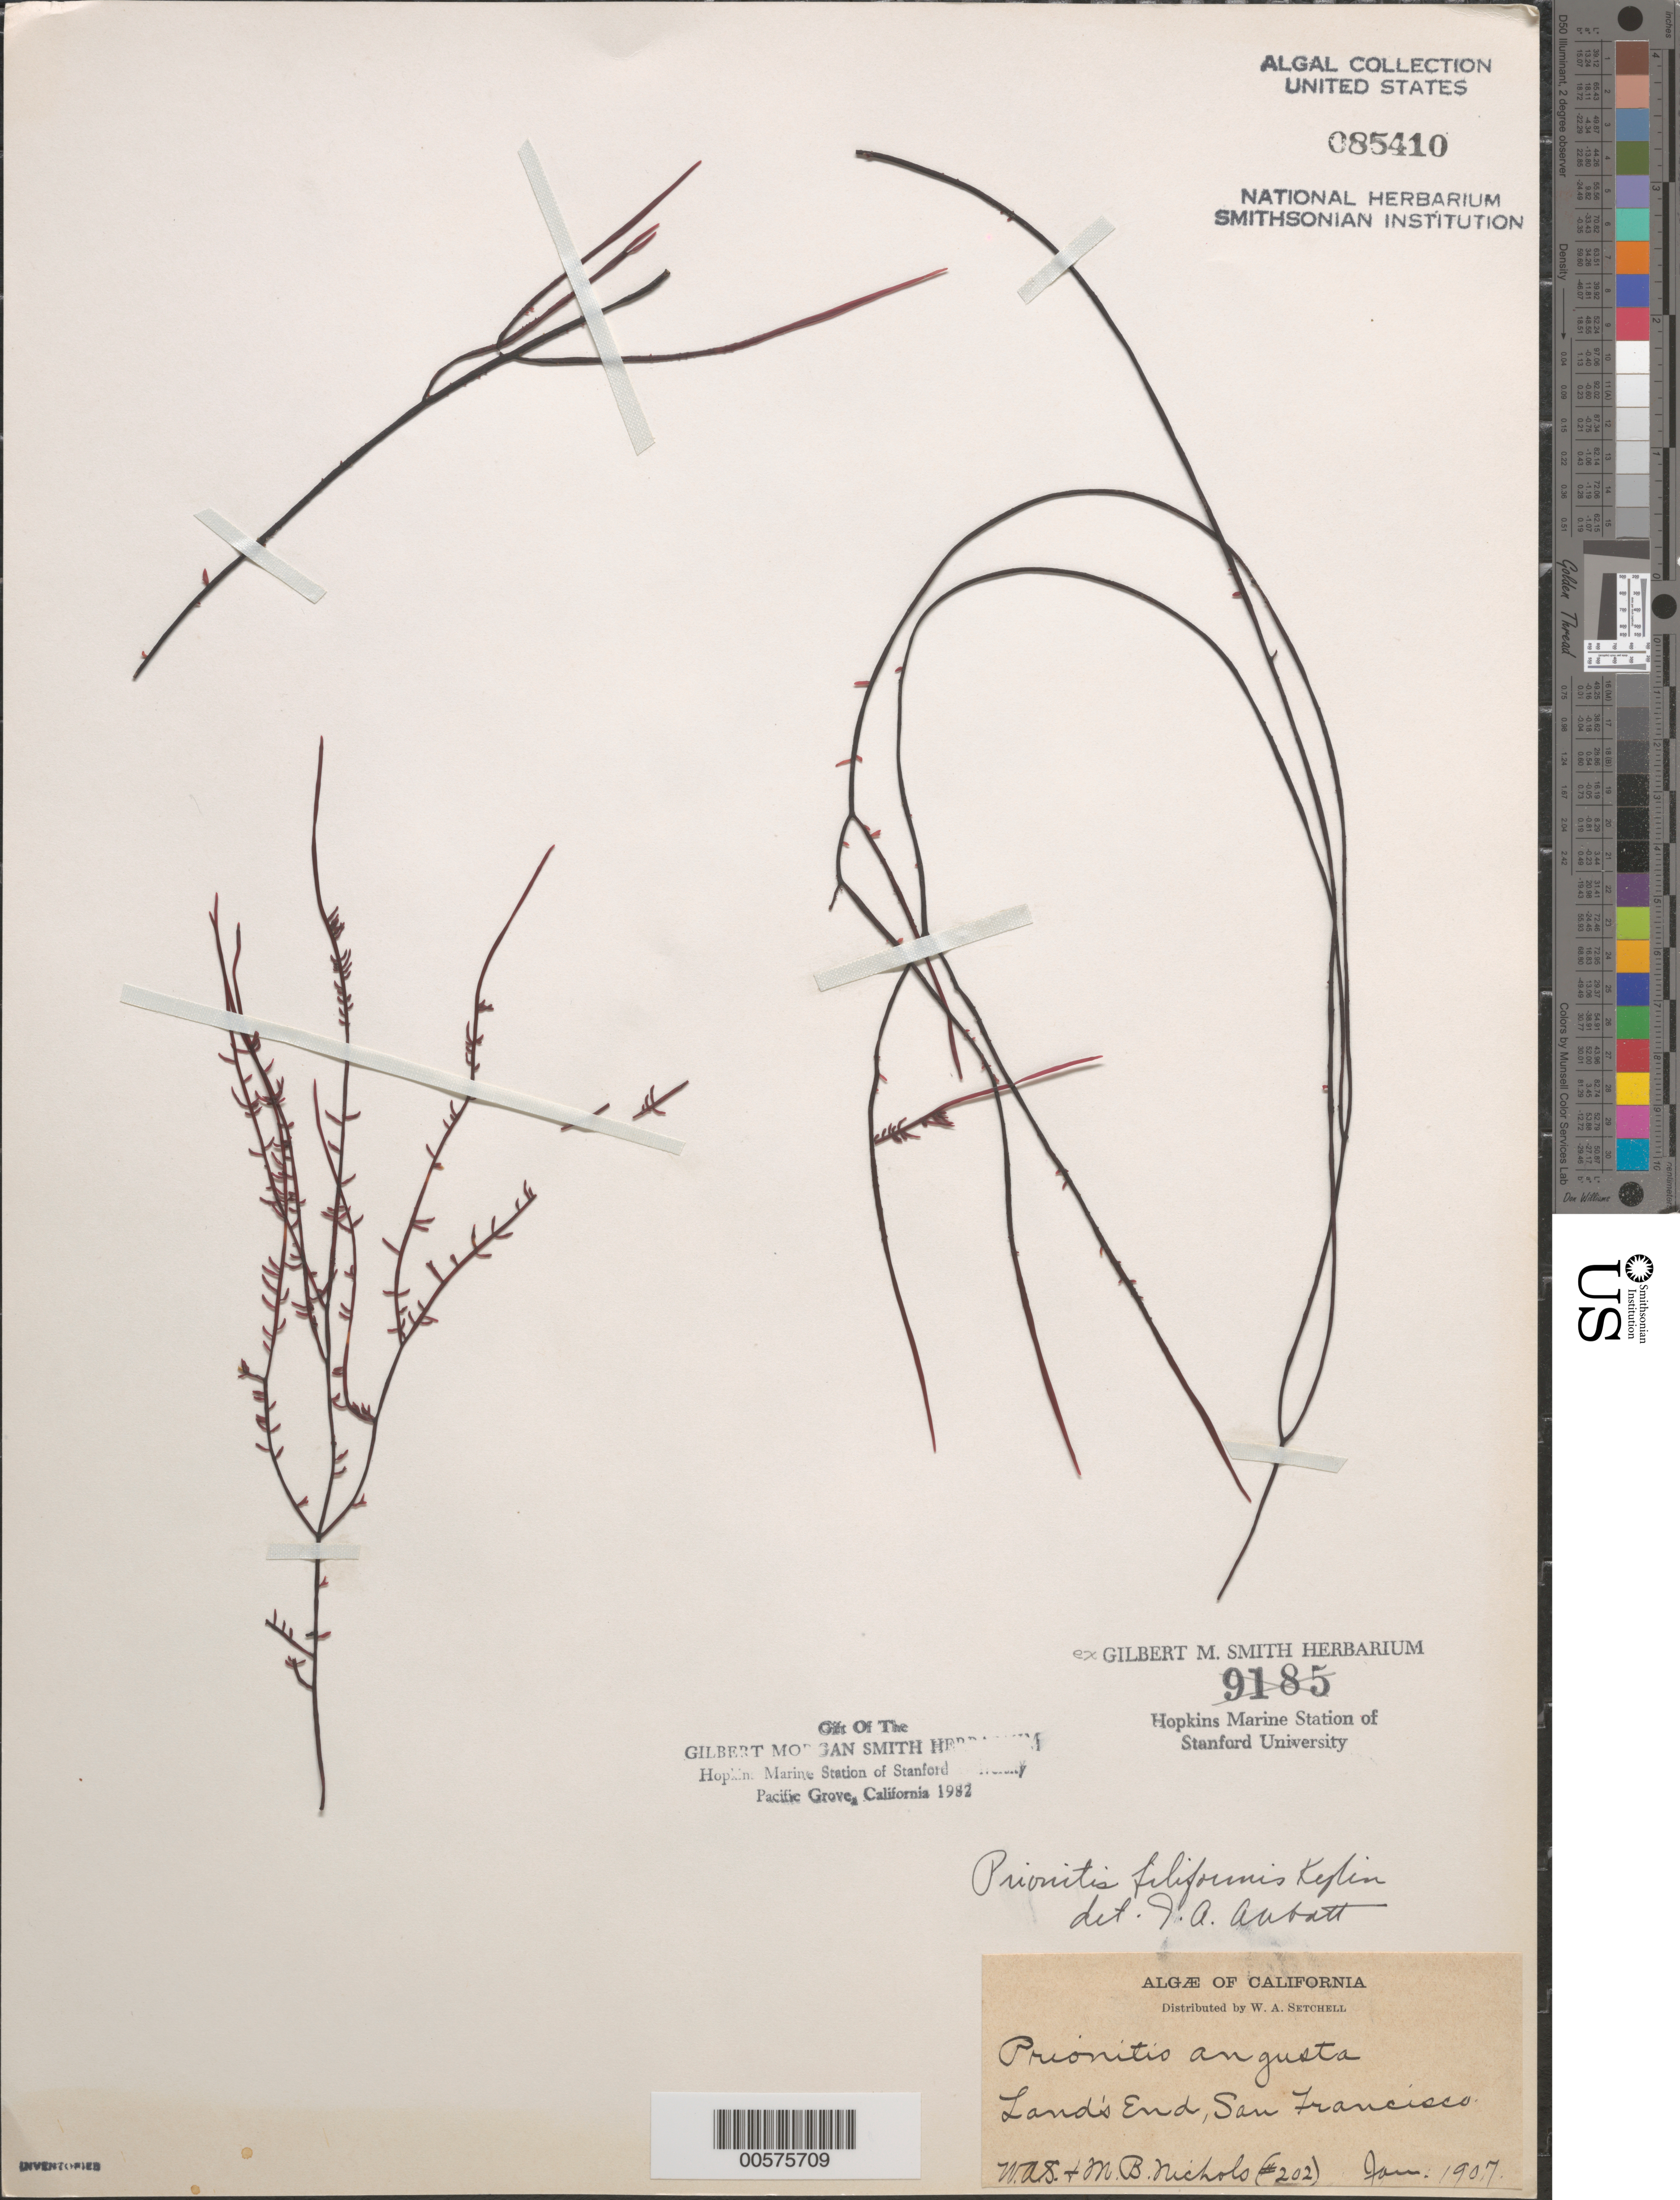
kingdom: Plantae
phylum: Rhodophyta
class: Florideophyceae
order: Halymeniales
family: Halymeniaceae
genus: Prionitis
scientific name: Prionitis filiformis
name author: Kylin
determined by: Abbott, Isabella A.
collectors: W. Setchell & M. Nichols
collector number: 202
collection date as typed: Jan 1907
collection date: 1907-01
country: United States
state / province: California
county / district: San Francisco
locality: San Francisco, Lands End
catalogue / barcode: US 85410